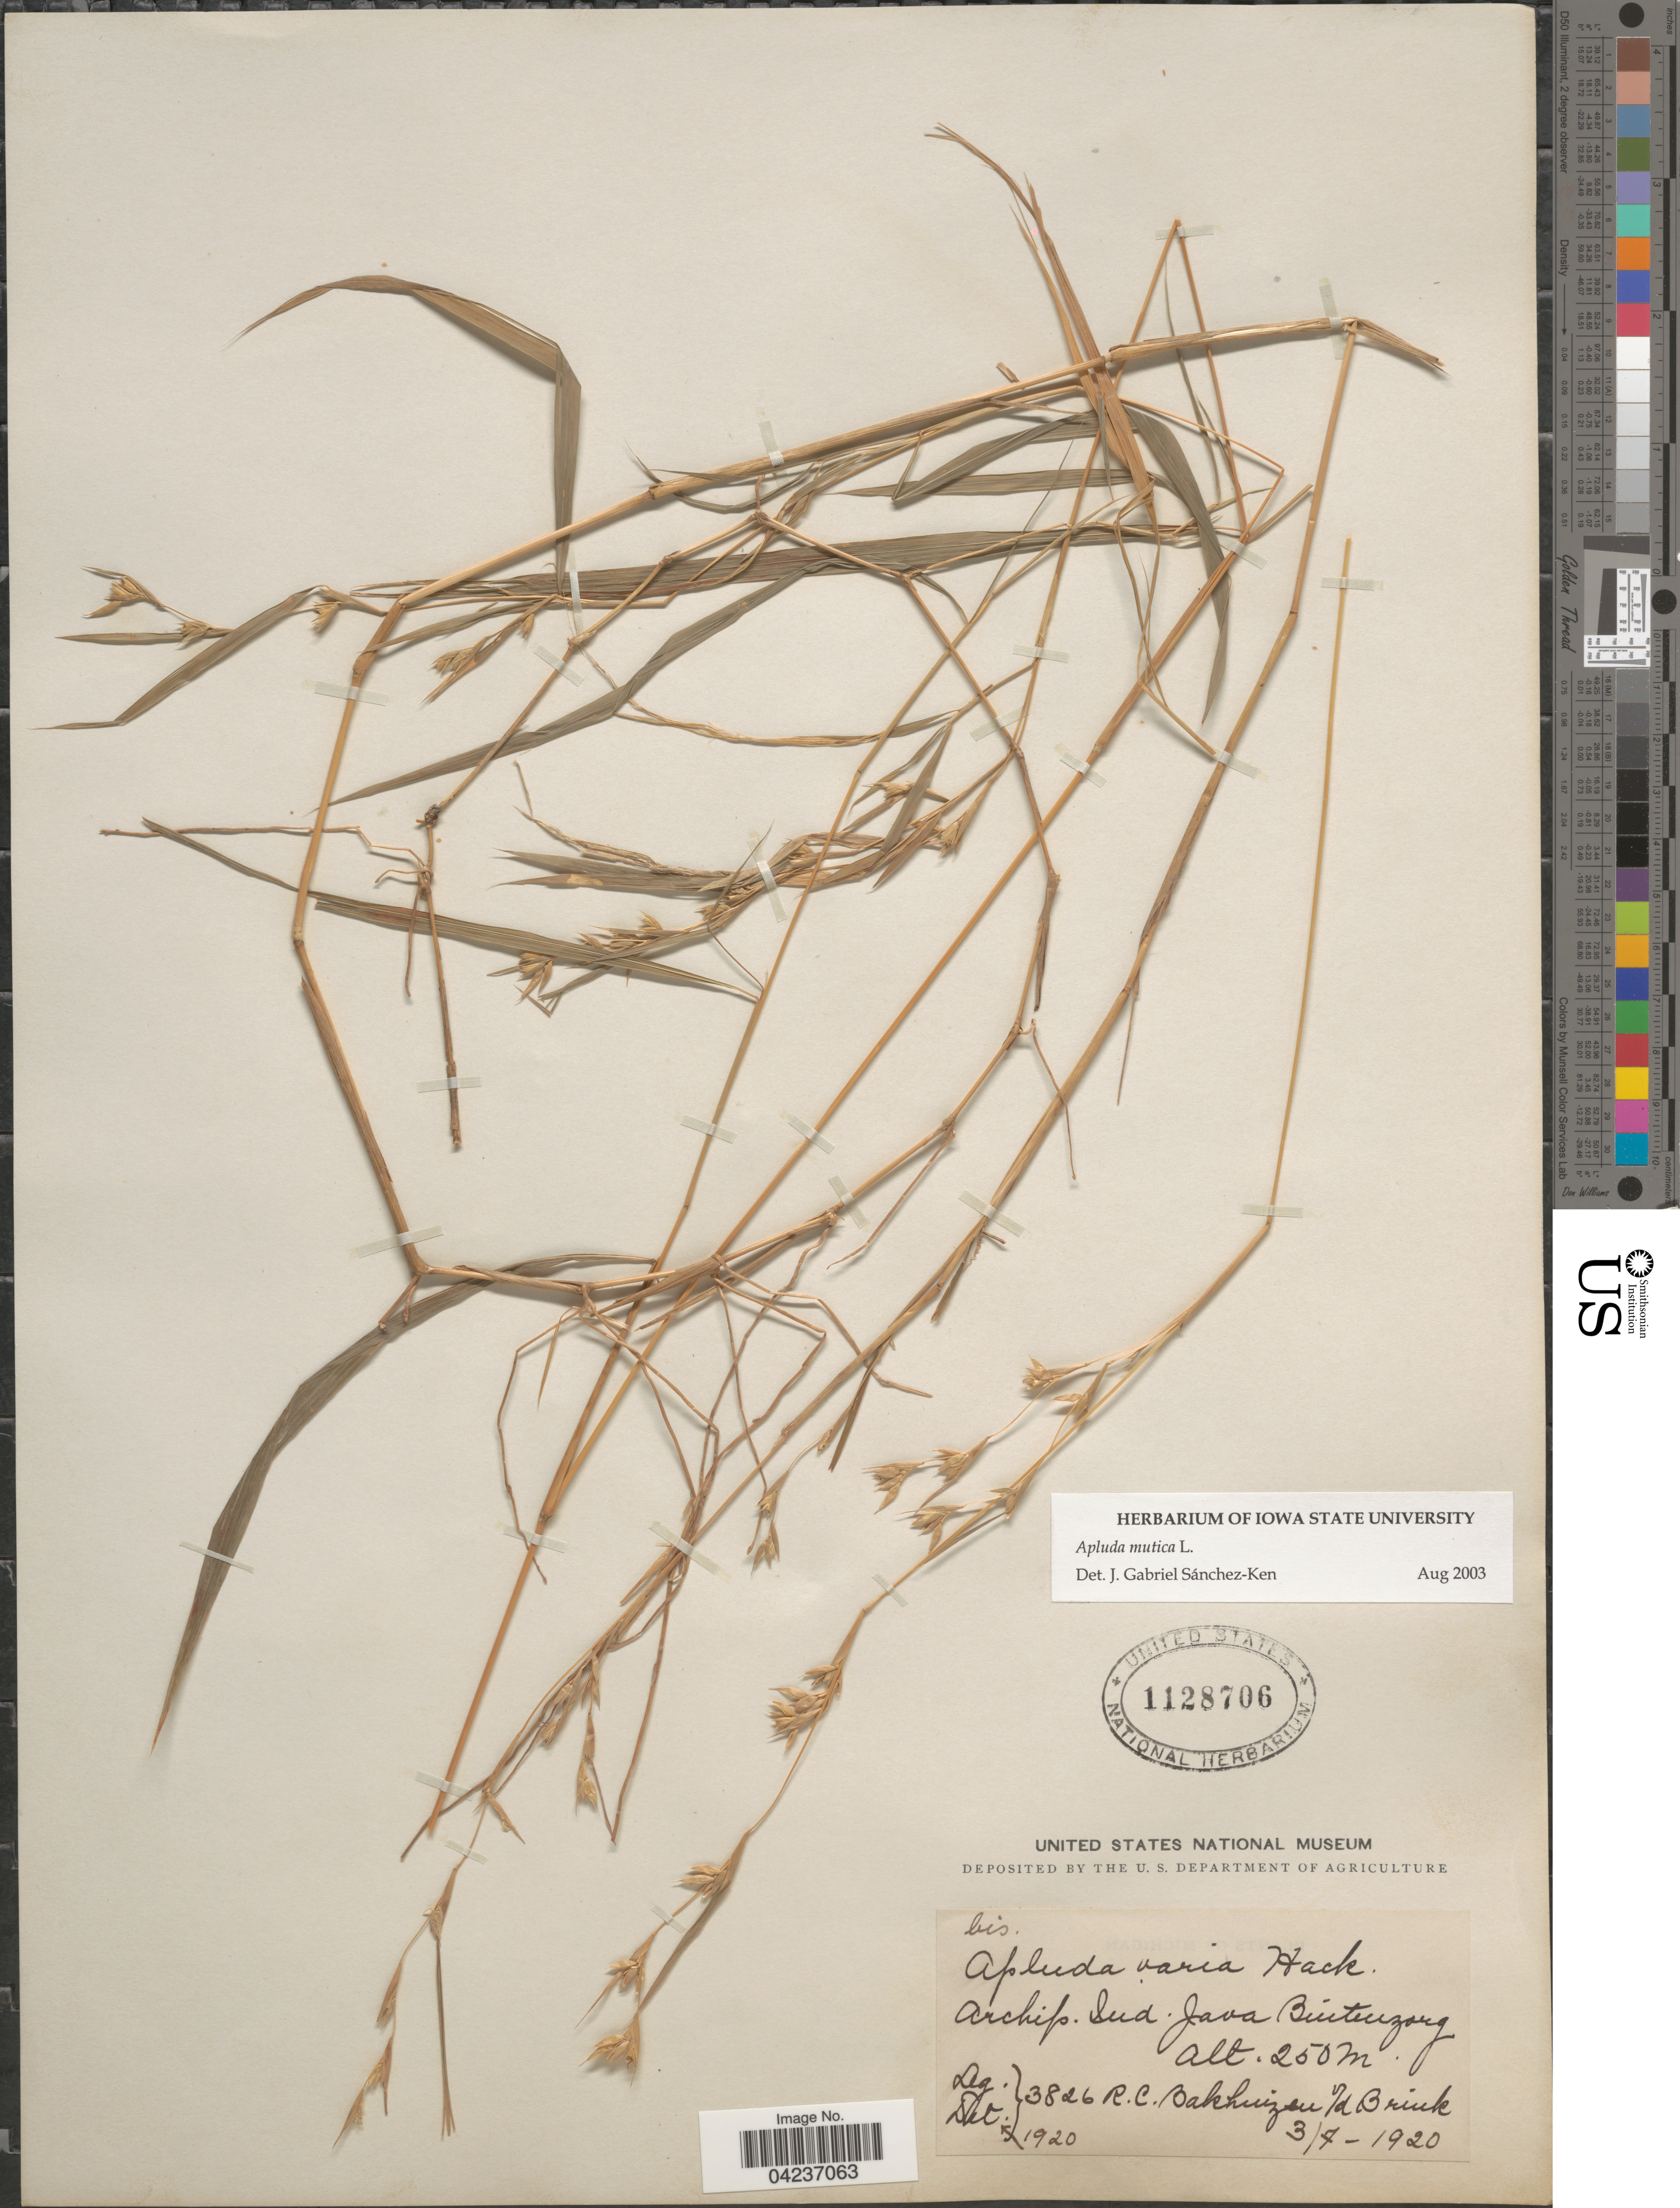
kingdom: Plantae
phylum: Tracheophyta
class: Liliopsida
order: Poales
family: Poaceae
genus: Apluda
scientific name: Apluda mutica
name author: L.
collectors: R. C. Bakhuizen van den Brink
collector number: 3826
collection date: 1920-07-03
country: Indonesia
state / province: Java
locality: Archip. Ind. Java Buitenzorg.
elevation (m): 250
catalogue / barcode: US 1128706